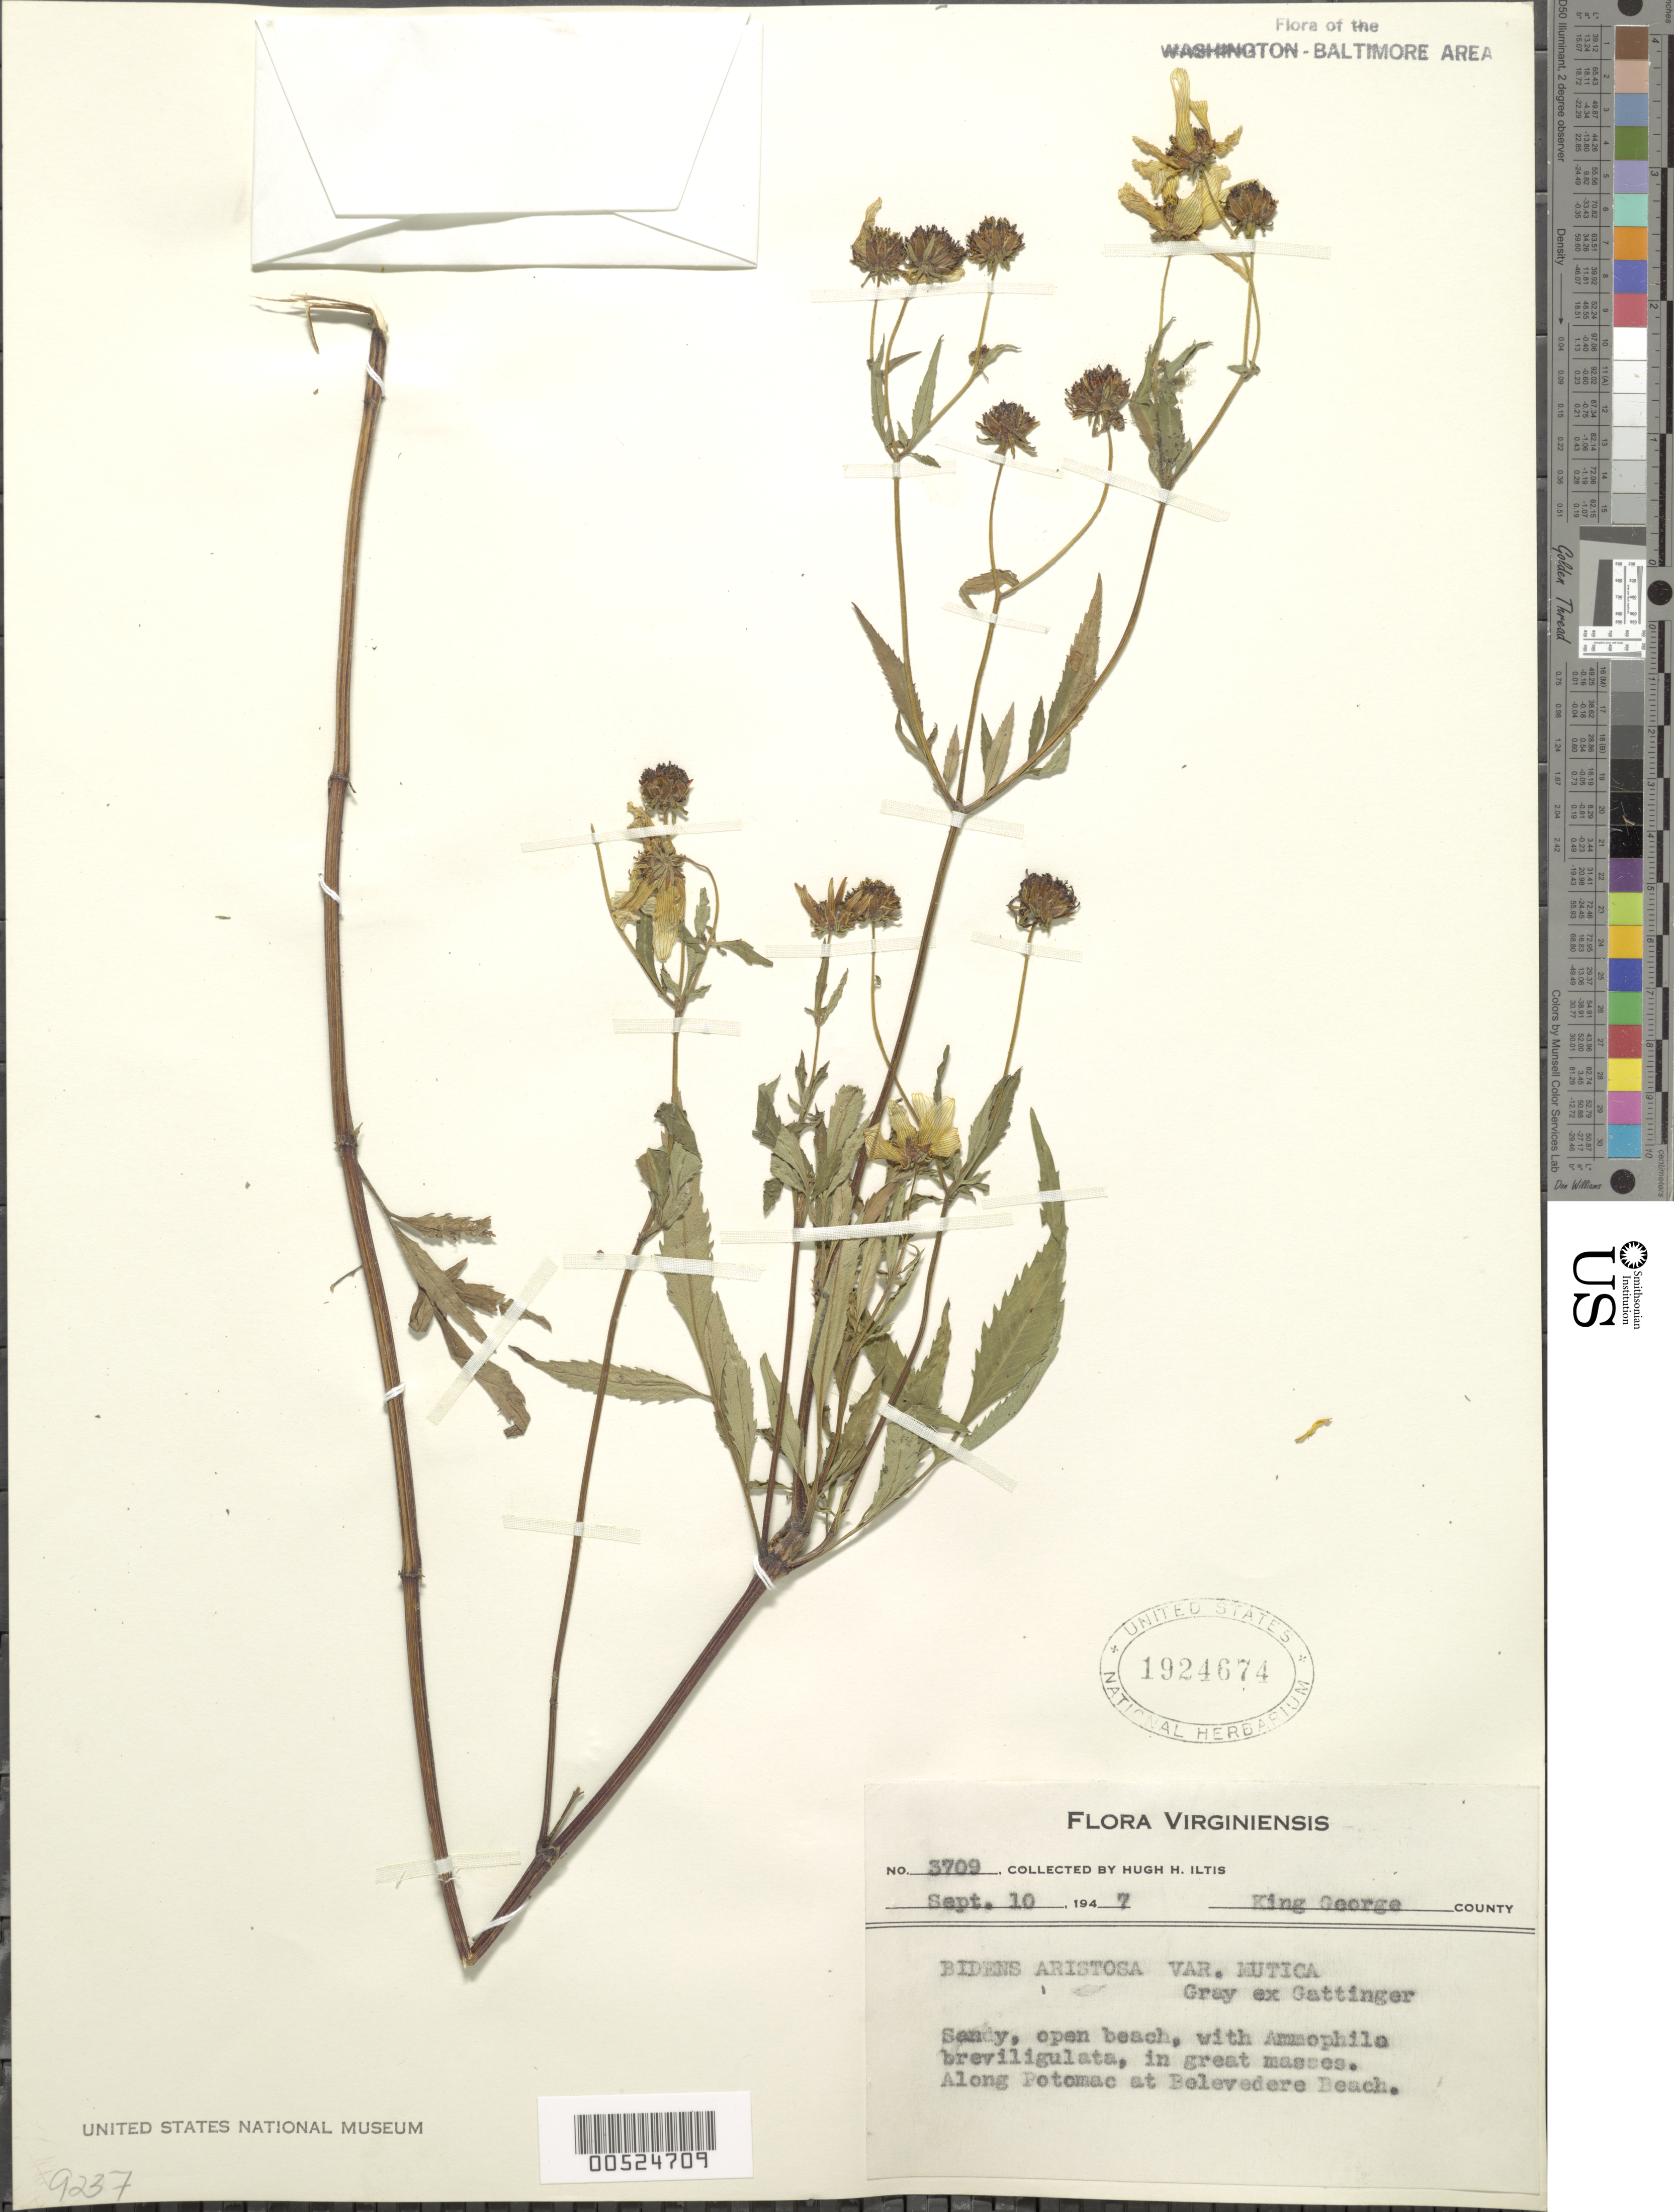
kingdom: Plantae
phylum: Tracheophyta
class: Magnoliopsida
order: Asterales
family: Asteraceae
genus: Bidens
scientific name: Bidens aristosa var. mutica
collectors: H. H. Iltis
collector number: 3709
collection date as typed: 10 Sep 1947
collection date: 1947-09-10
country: United States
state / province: Virginia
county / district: King George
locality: Along Potomac at Belvedere Beach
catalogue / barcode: US 1924674